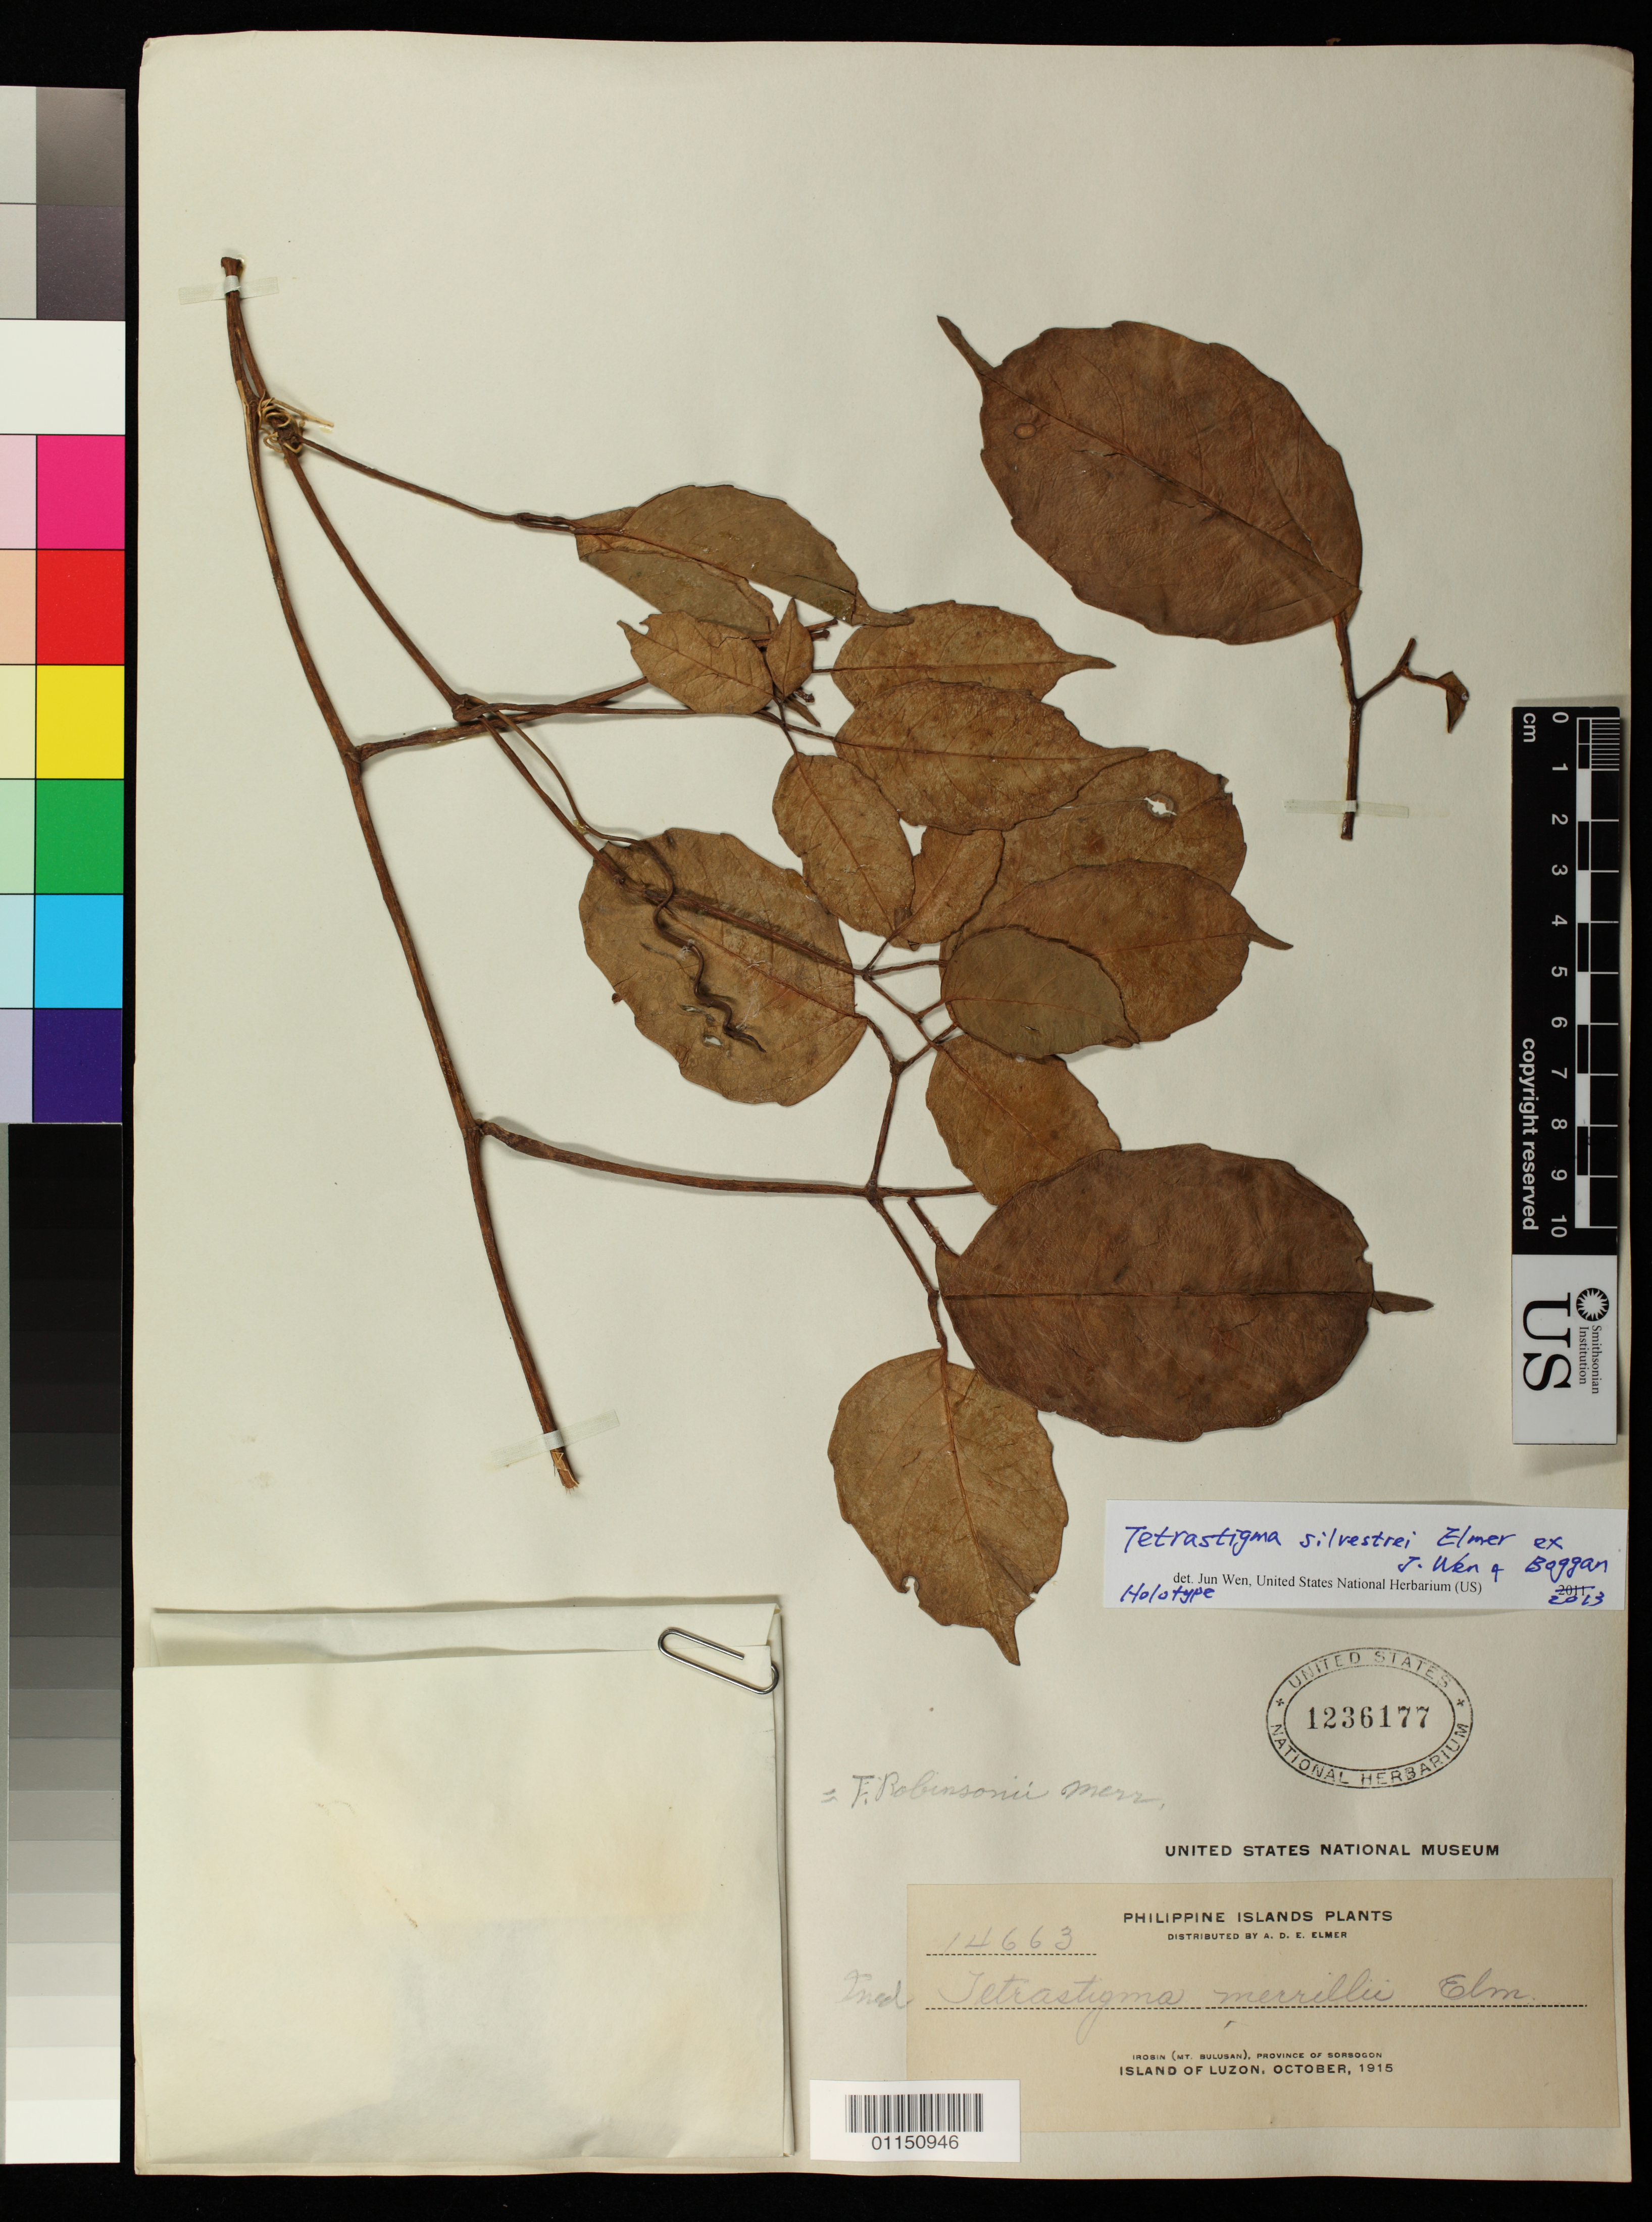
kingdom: Plantae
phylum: Tracheophyta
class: Magnoliopsida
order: Vitales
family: Vitaceae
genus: Tetrastigma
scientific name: Tetrastigma silvestrei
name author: Elmer ex J. Wen & Boggan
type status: Voucher; Holotype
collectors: A. D. E. Elmer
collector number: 14663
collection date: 1915-10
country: Philippines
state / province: Bicol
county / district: Sorsogon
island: Luzon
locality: Irosin (Mt Bulusan)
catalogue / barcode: US 1236177